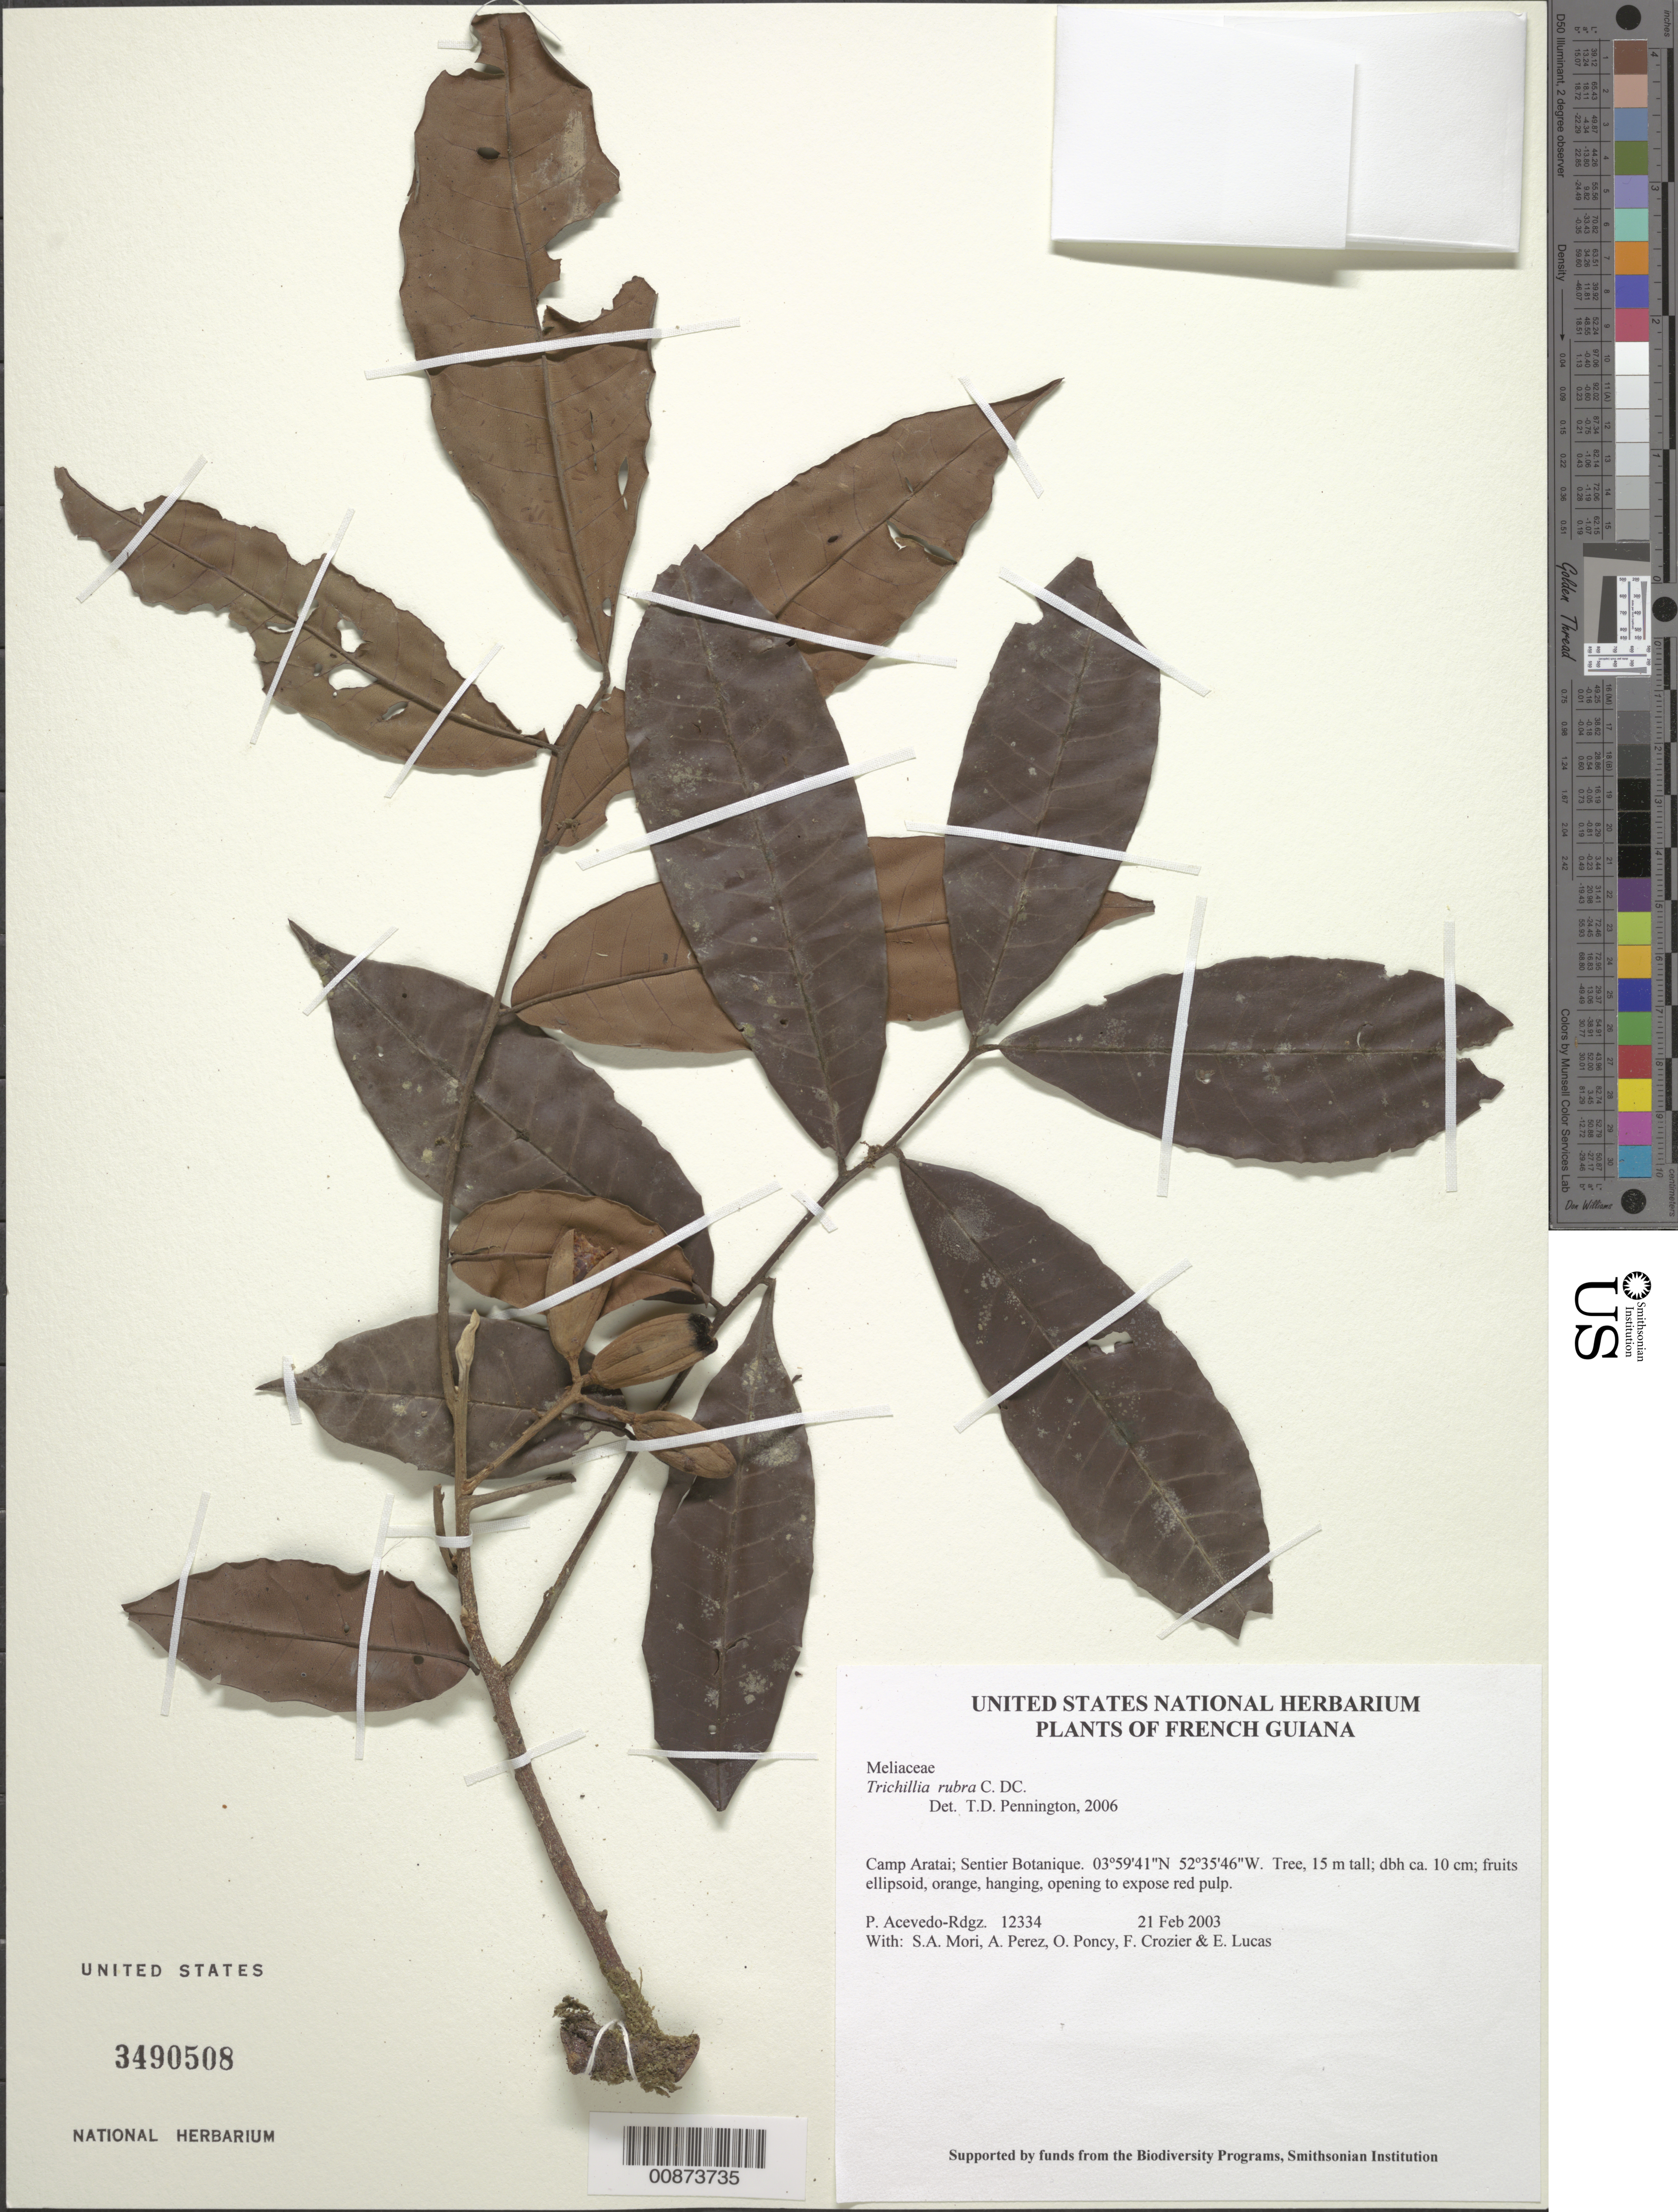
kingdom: Plantae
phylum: Tracheophyta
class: Magnoliopsida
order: Sapindales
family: Meliaceae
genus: Trichilia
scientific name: Trichilia rubra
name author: C. DC.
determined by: Pennington, T. D., (K)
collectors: P. Acevedo-Rodr., S. Mori, A. Perez, O. Poncy, F. Crozier & E. Lucas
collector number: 12334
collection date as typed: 21 Feb 2003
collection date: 2003-02-21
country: French Guiana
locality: Camp Aratai; Sentier Botanique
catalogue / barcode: US 3490508